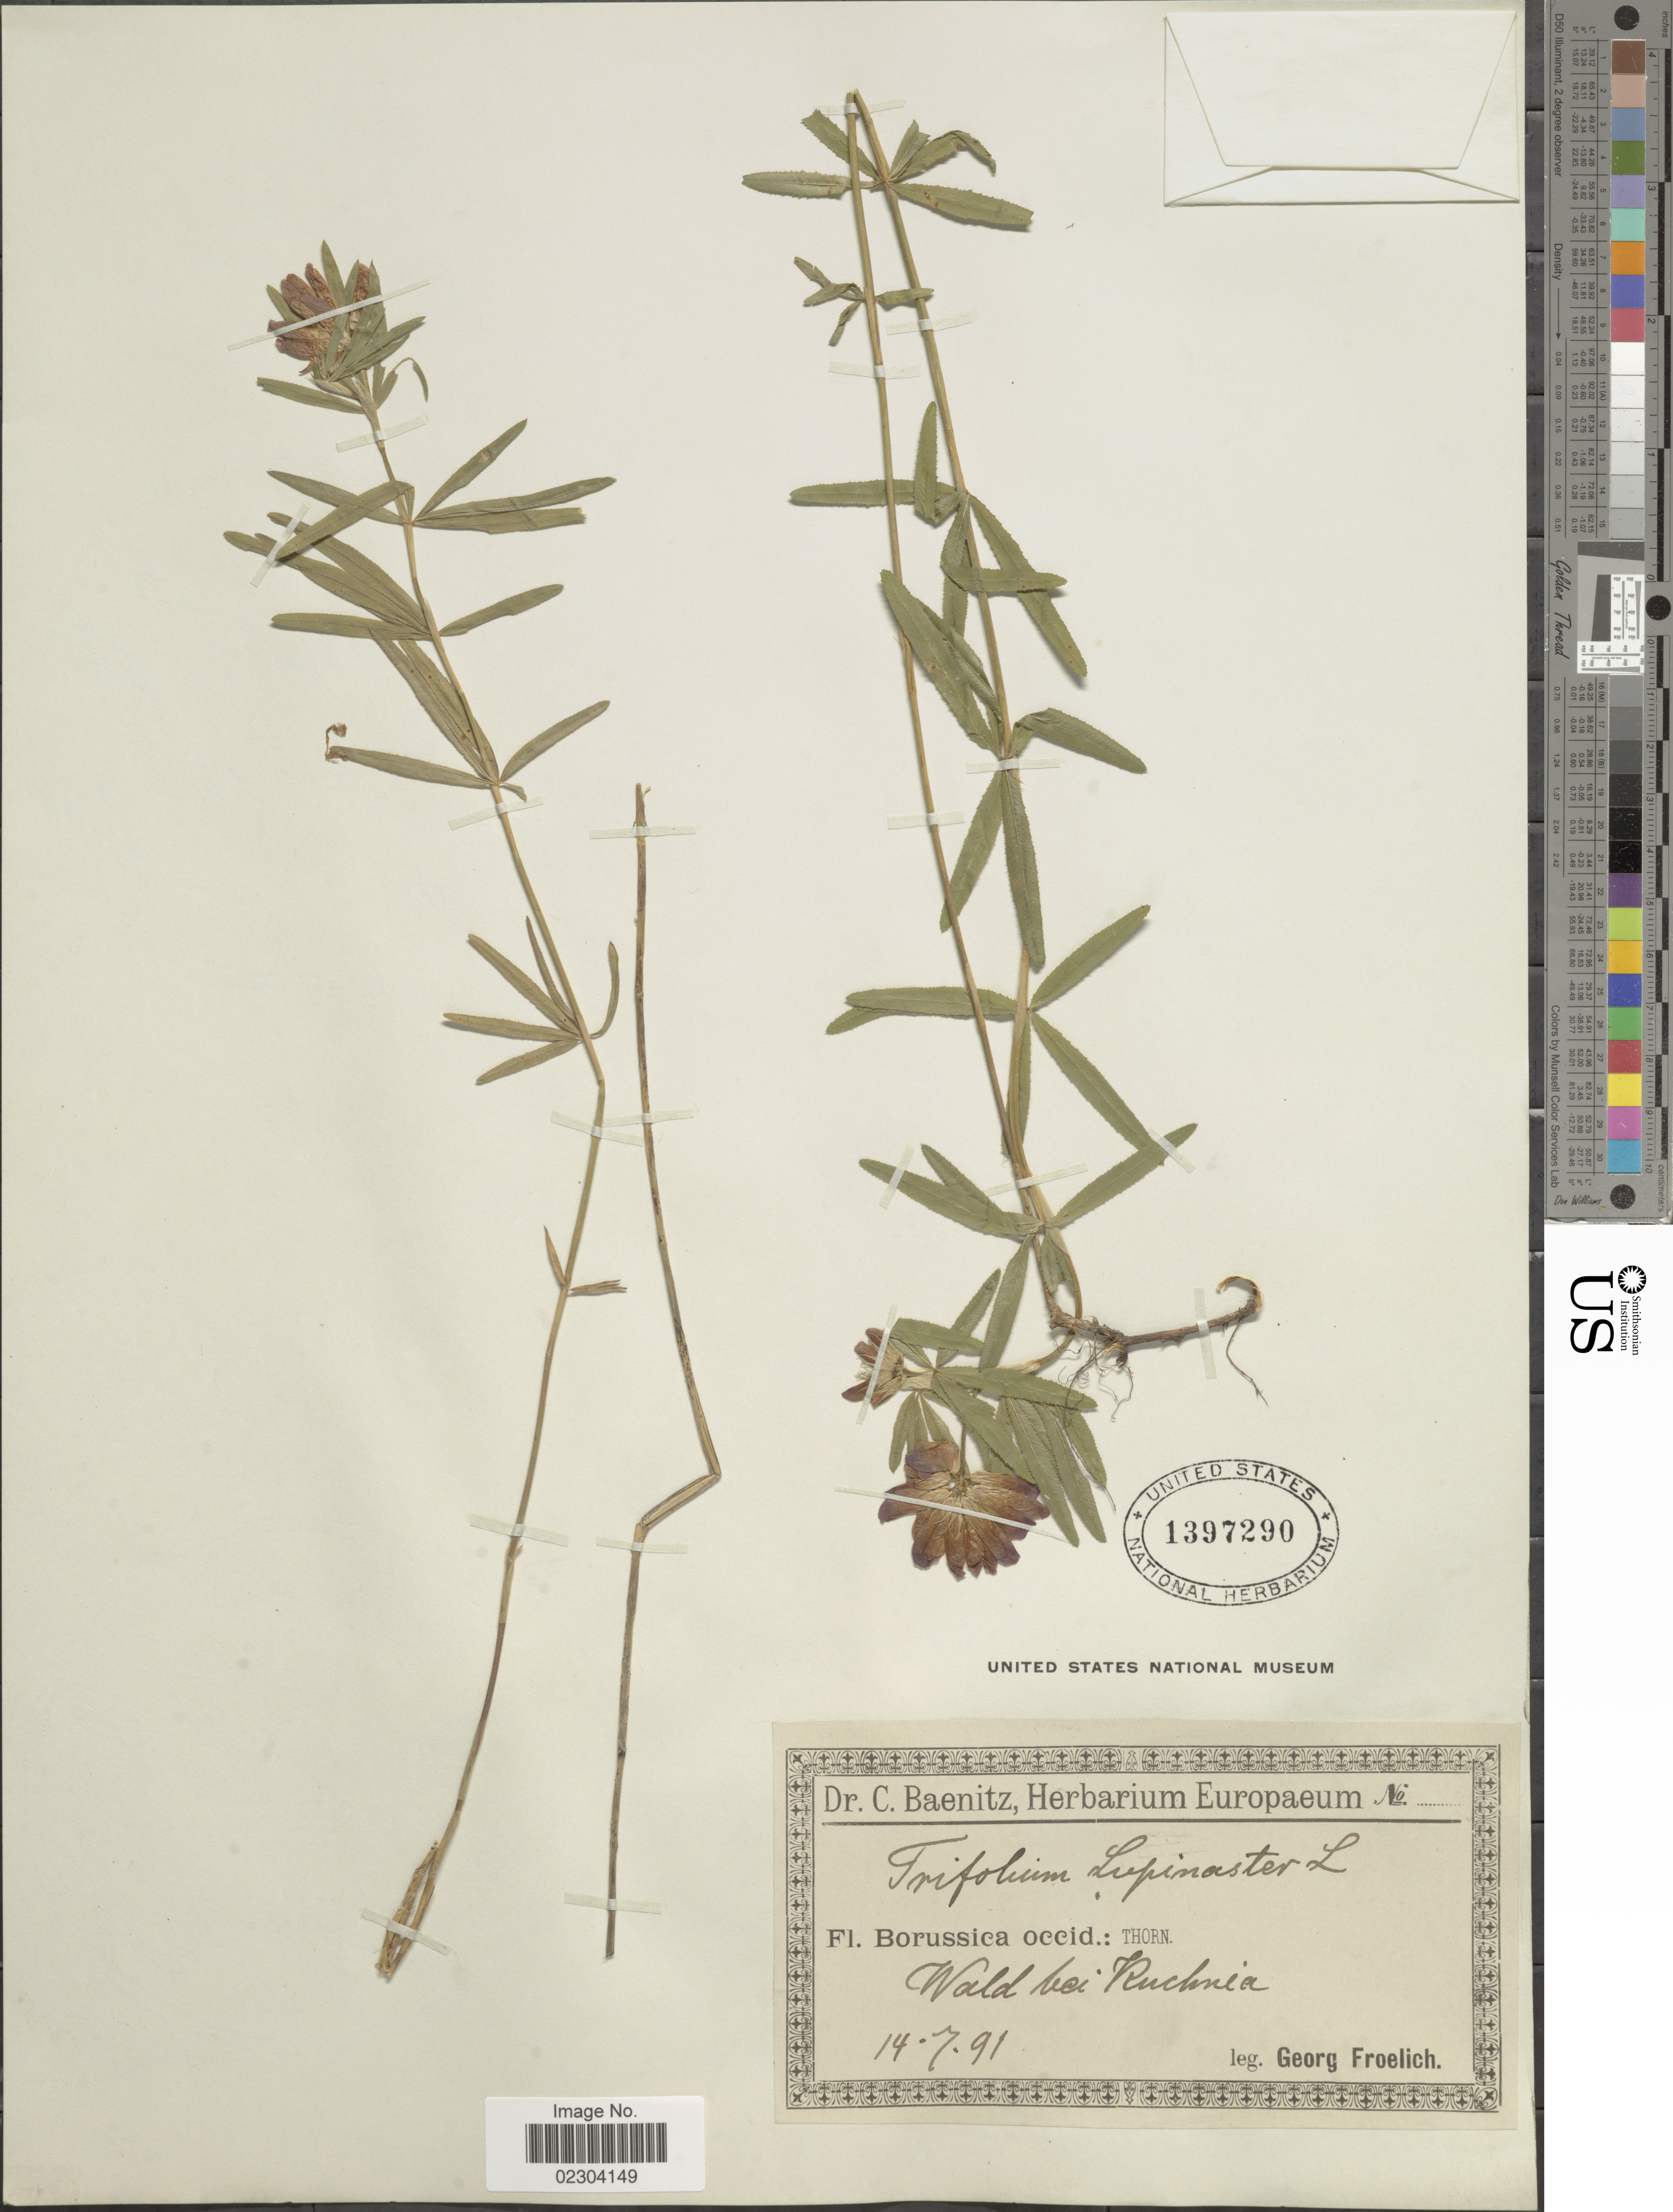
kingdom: Plantae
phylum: Tracheophyta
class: Magnoliopsida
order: Fabales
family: Fabaceae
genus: Trifolium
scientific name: Trifolium lupinaster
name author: L.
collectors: G. Froelich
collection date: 1891-07-14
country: Germany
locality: Borussiae occidentalis. Thorn. Wald bei Kuchnia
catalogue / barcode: US 1397290